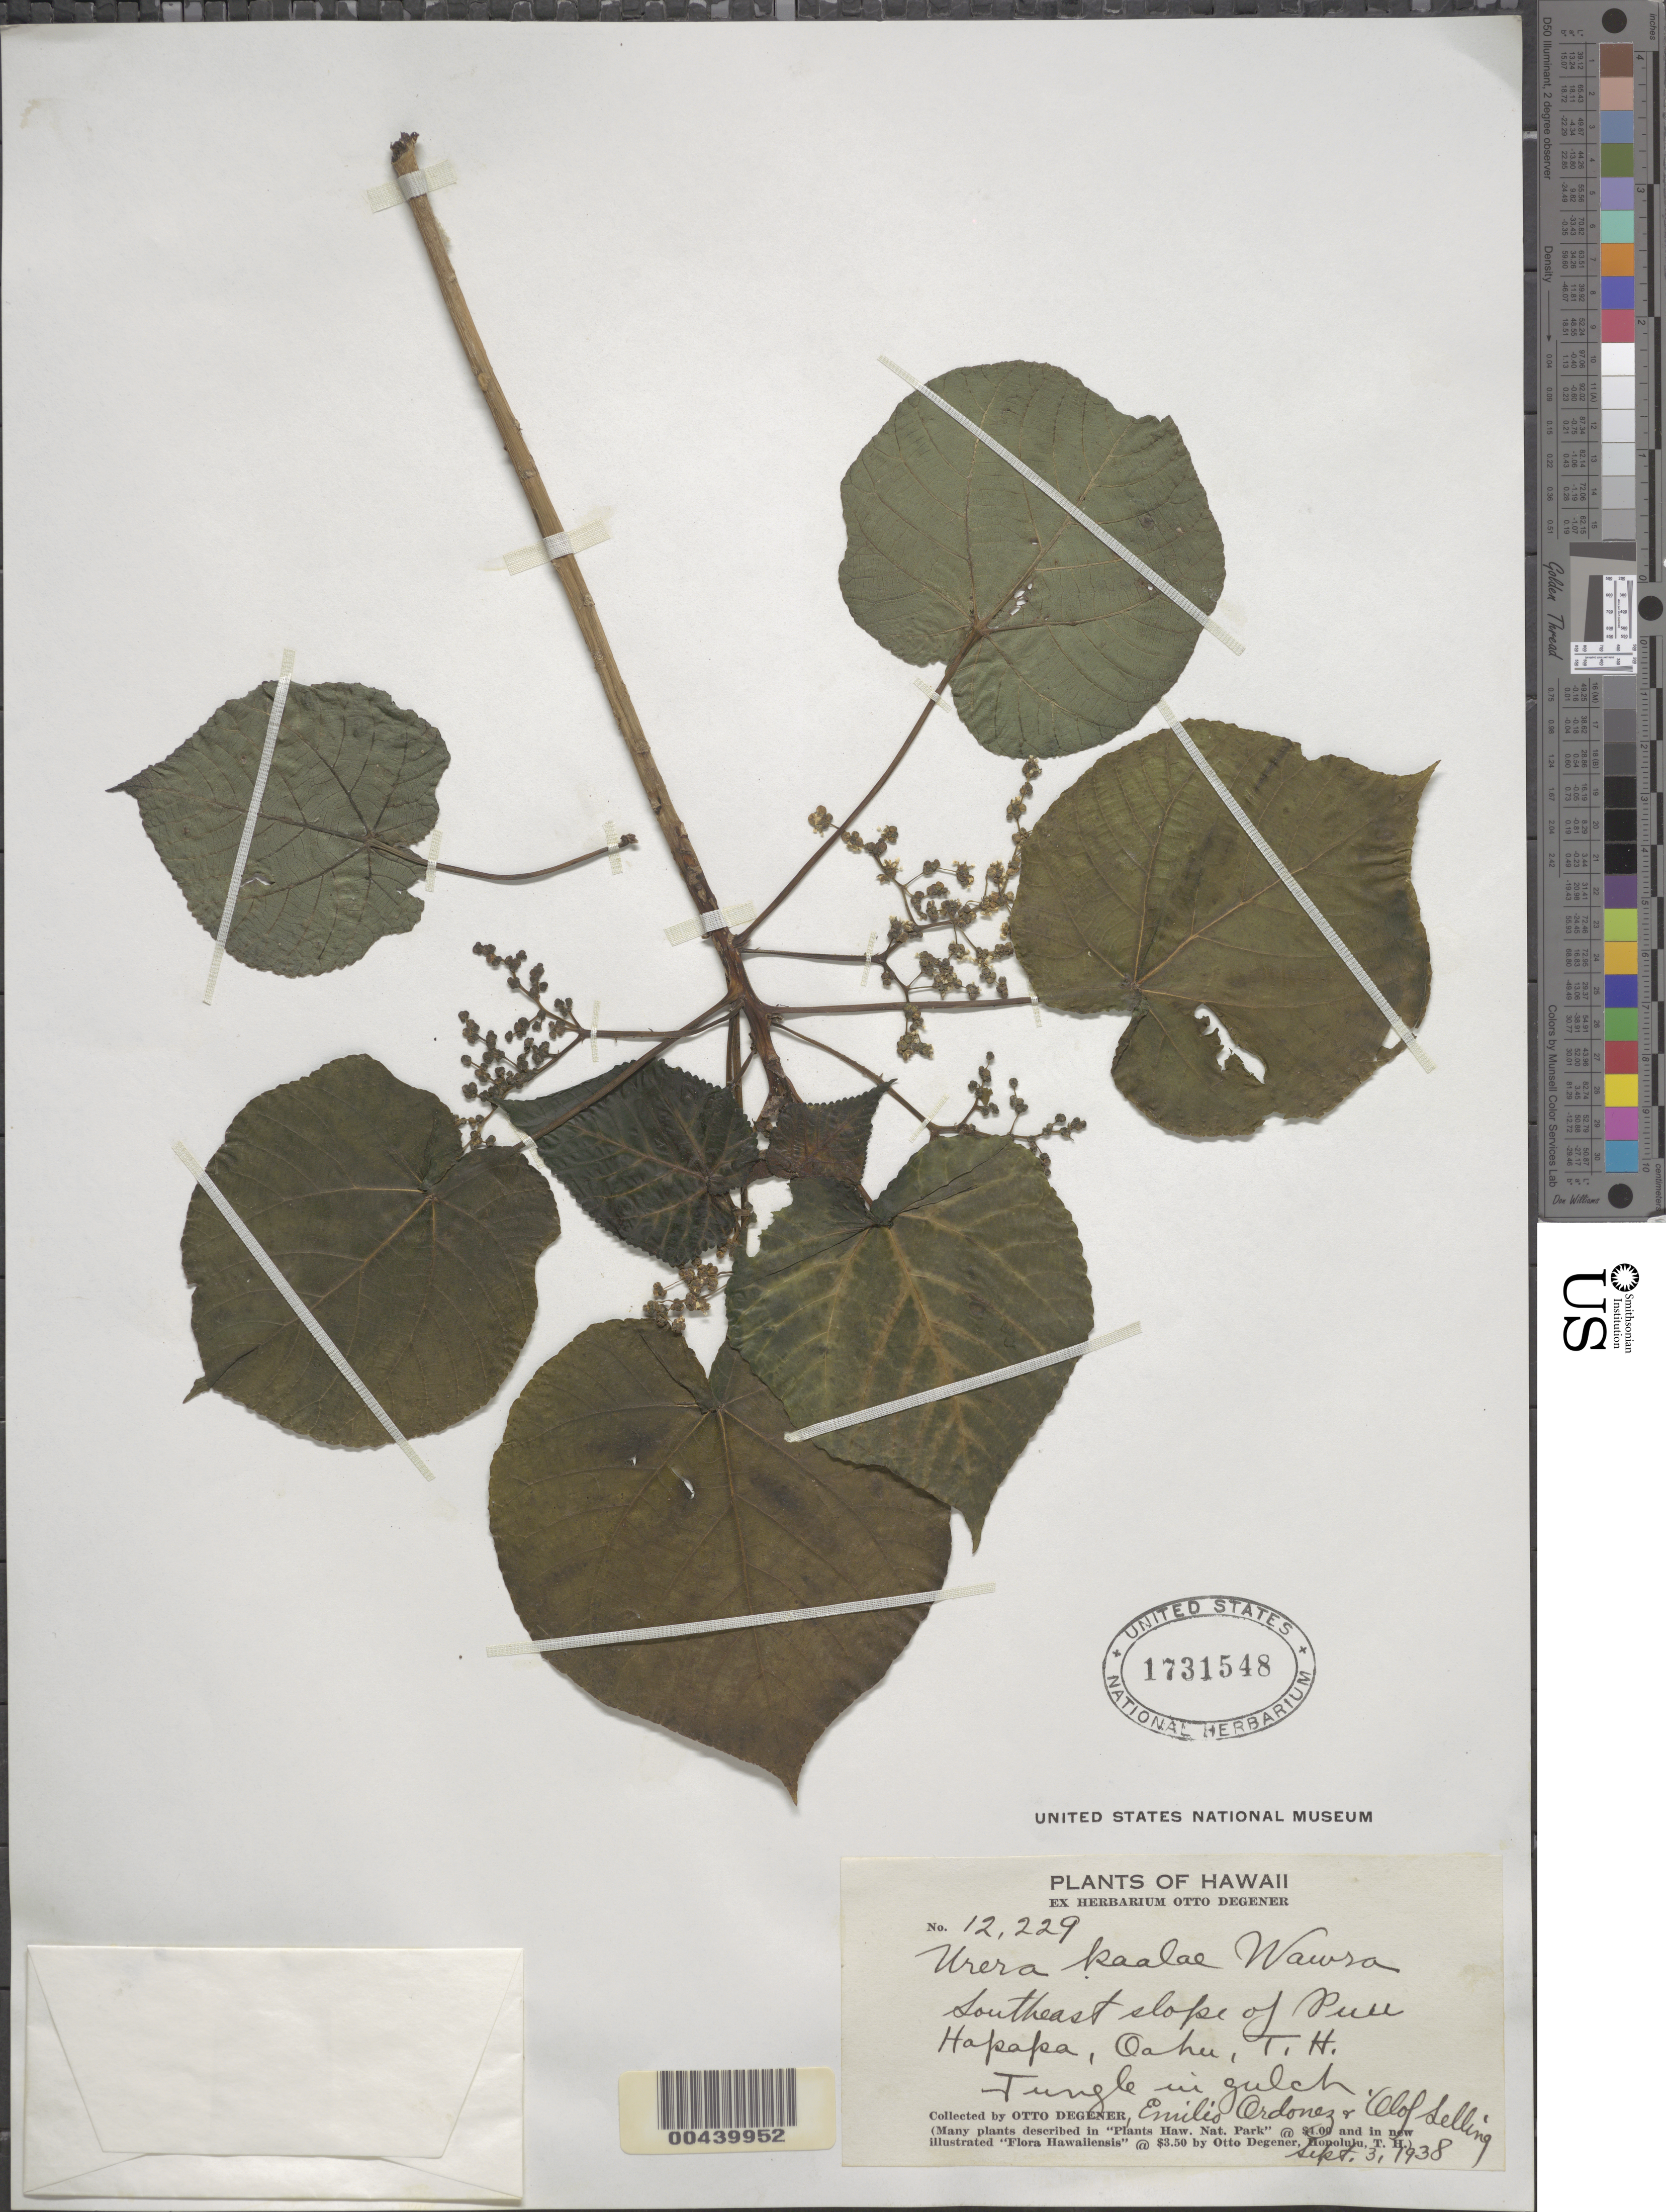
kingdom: Plantae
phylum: Tracheophyta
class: Magnoliopsida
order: Rosales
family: Urticaceae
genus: Urera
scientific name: Urera kaalae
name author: Wawra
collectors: O. Degener, E. Ordonez & O. Selling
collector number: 12229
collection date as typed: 3 Sep 1938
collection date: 1938-09-03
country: United States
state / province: Hawaii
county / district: Honolulu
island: Oahu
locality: SE slope of Puu Hapapa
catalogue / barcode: US 1731548